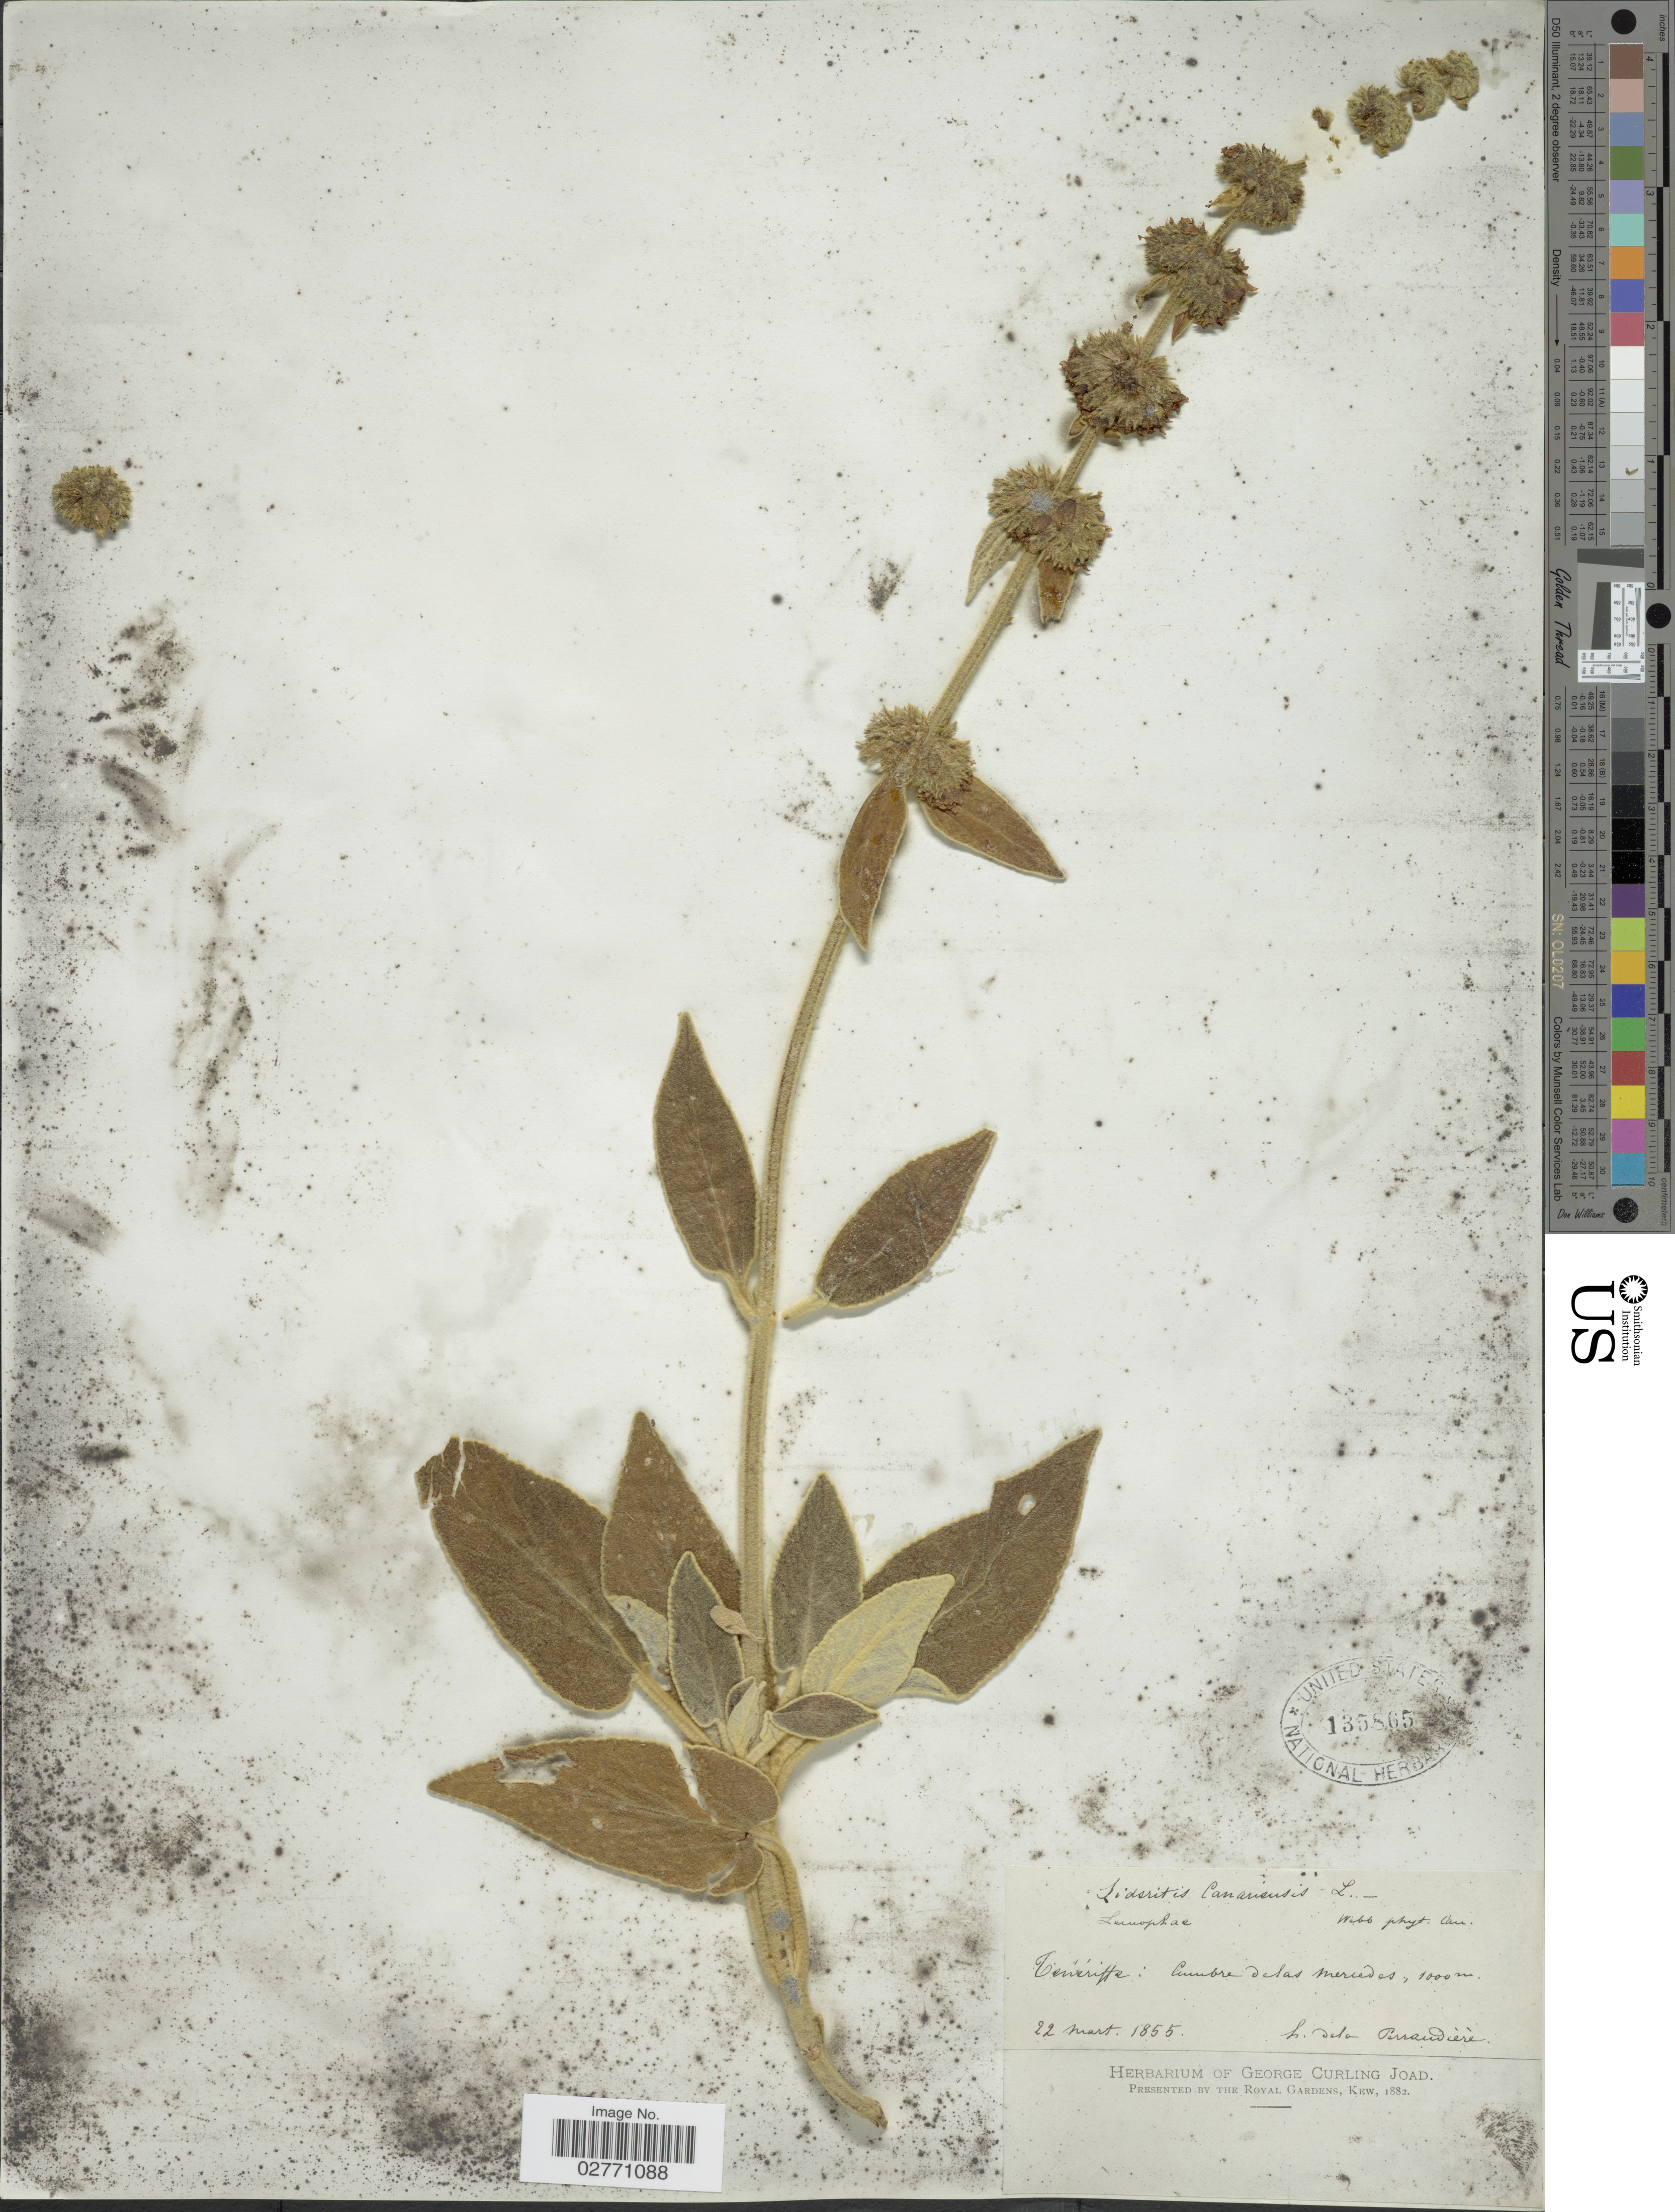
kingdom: Plantae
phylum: Tracheophyta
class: Magnoliopsida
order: Lamiales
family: Lamiaceae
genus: Sideritis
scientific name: Sideritis canariensis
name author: L.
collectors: H. de la Perraudière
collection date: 1855-03-22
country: Spain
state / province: Canarias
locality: Ténériffe: Cumbre delas mercedes.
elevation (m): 1000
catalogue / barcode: US 135865